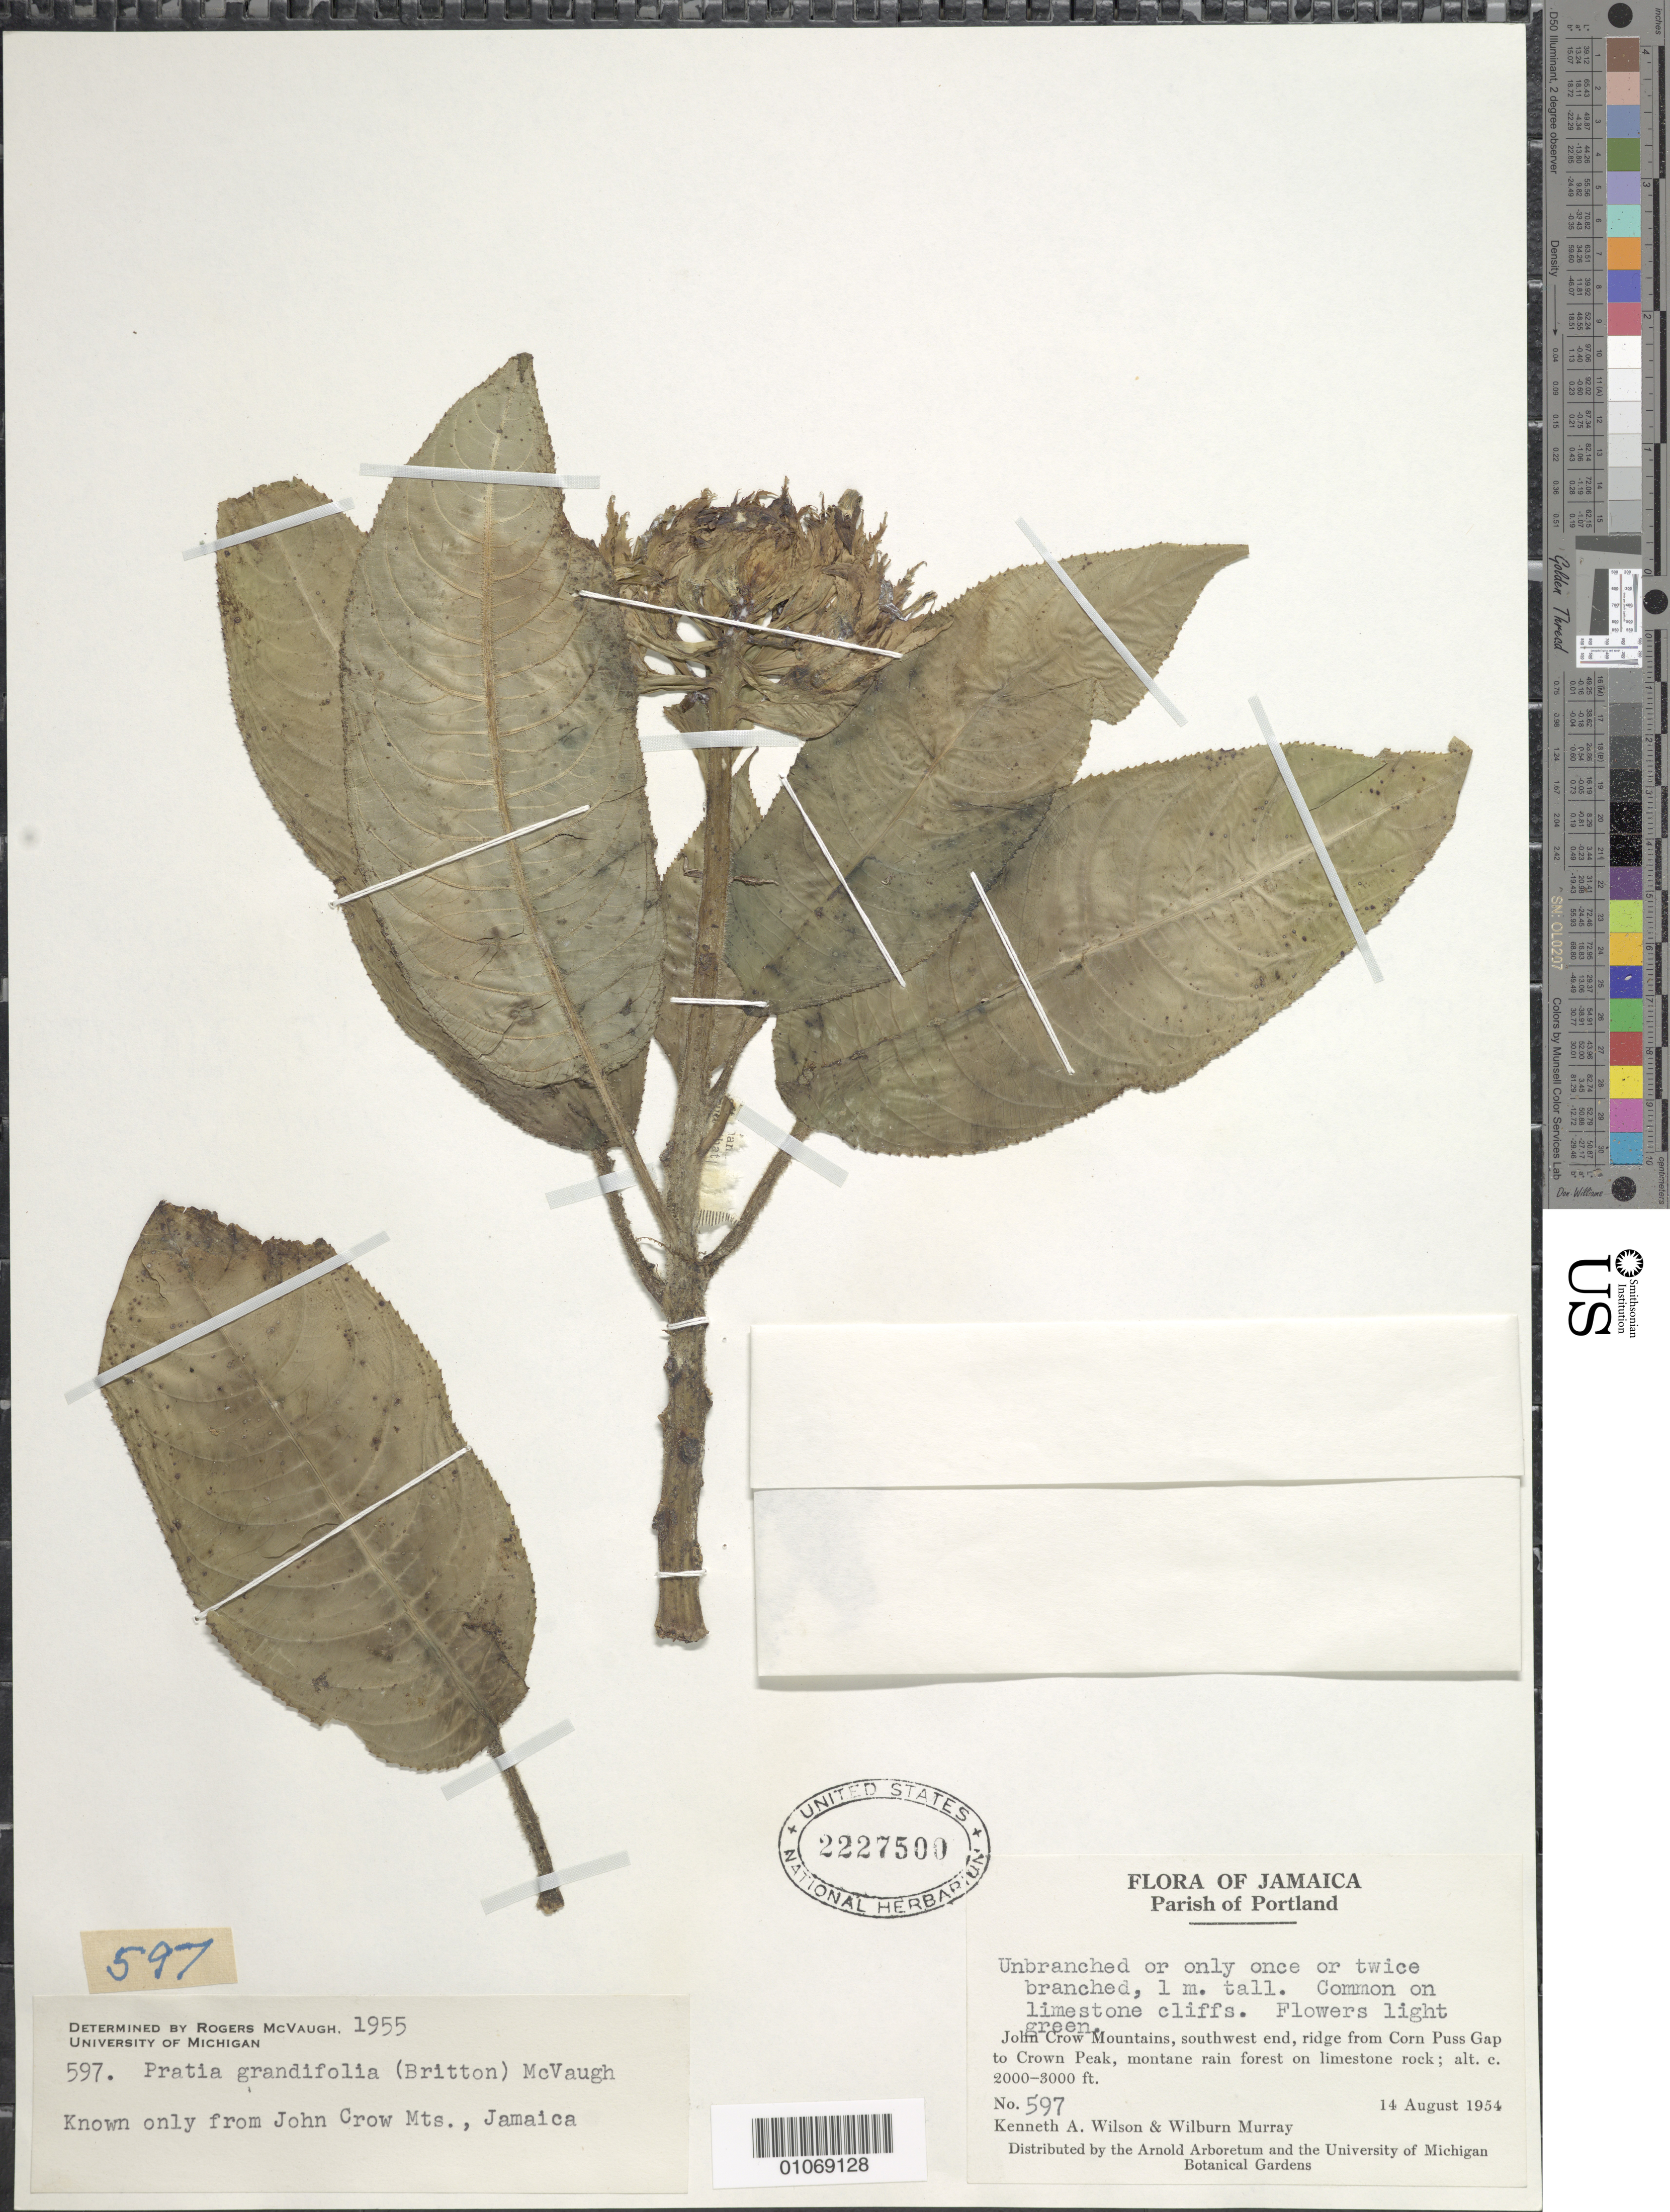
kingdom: Plantae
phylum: Tracheophyta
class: Magnoliopsida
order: Asterales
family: Campanulaceae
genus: Pratia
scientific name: Pratia grandifolia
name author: (Britton) McVaugh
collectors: K. A. Wilson & W. Murray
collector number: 597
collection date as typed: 14 Aug 1954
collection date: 1954-08-14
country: Jamaica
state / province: Portland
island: Jamaica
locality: John Crow Mountains, southwest end, ridge from Corn Puss Gap to Crown Peak, montane rain forest on limestone rock.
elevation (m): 610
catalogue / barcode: US 2227500